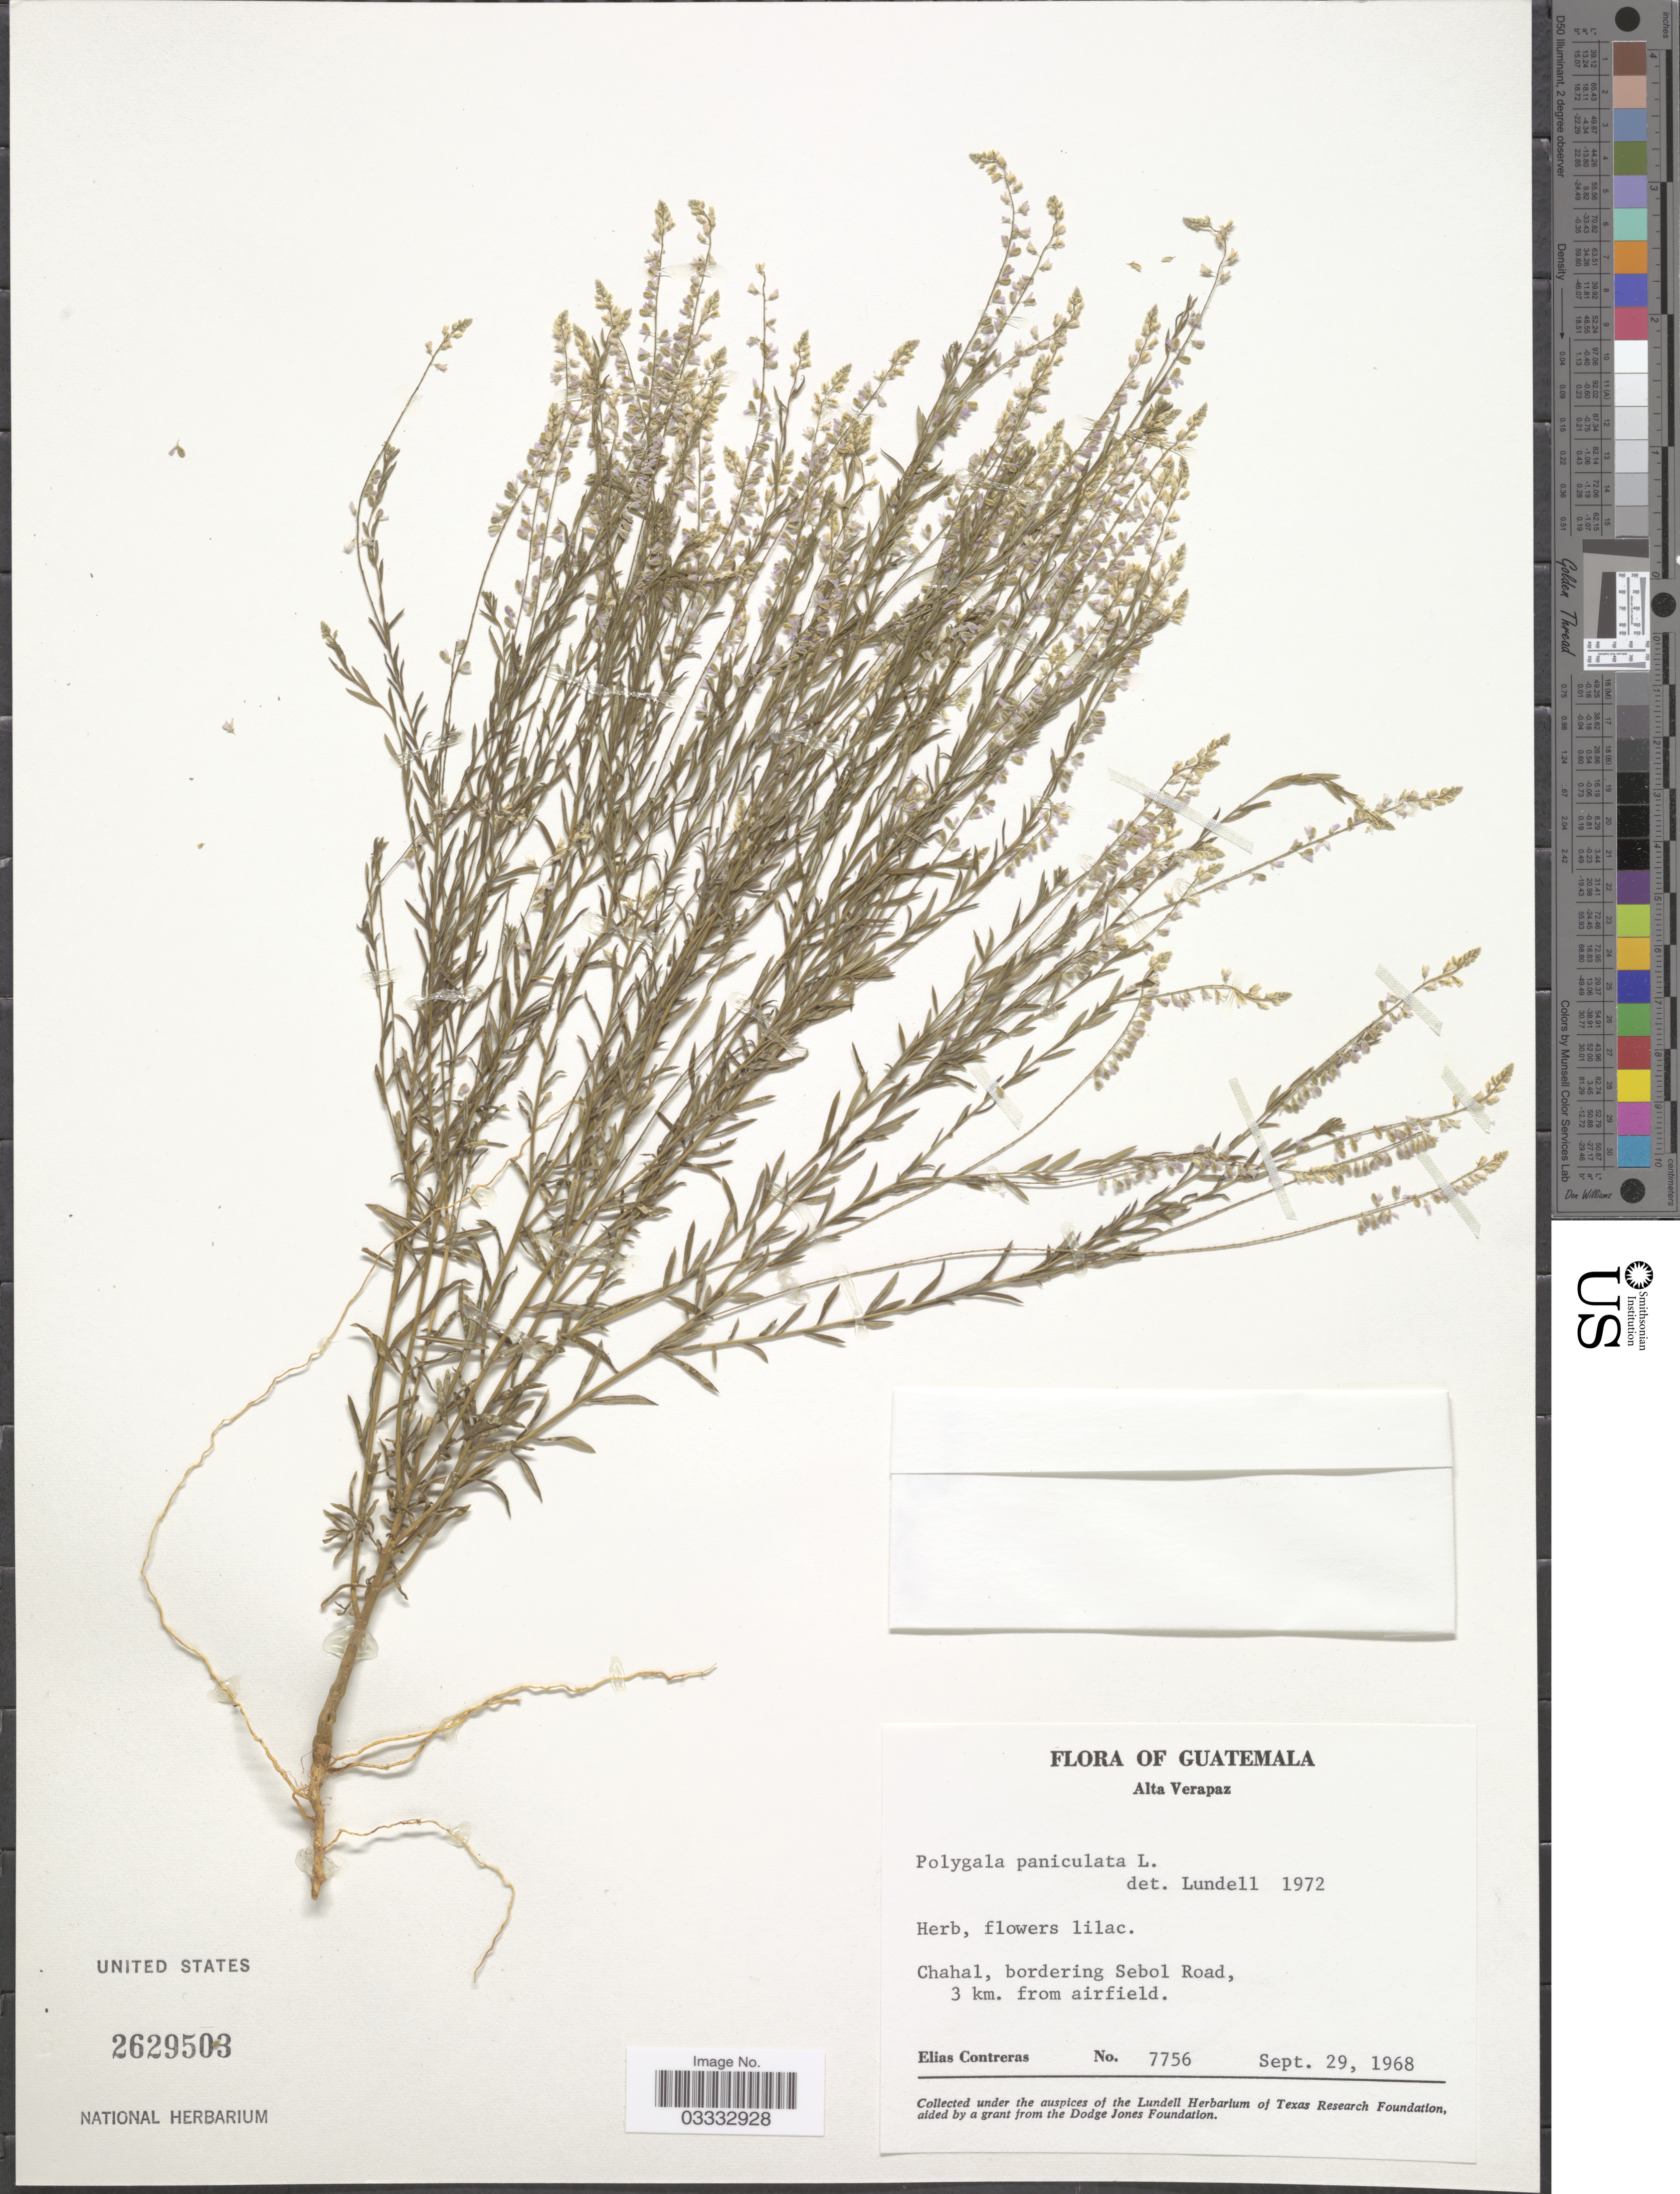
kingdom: Plantae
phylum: Tracheophyta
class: Magnoliopsida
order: Fabales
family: Polygalaceae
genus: Polygala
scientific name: Polygala paniculata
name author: L.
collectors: E. Contreras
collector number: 7756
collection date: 1968-09-29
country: Guatemala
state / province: Alta Verapaz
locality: Chahal, bordering Sebol Road, 3 km. from airfield.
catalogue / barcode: US 2629503